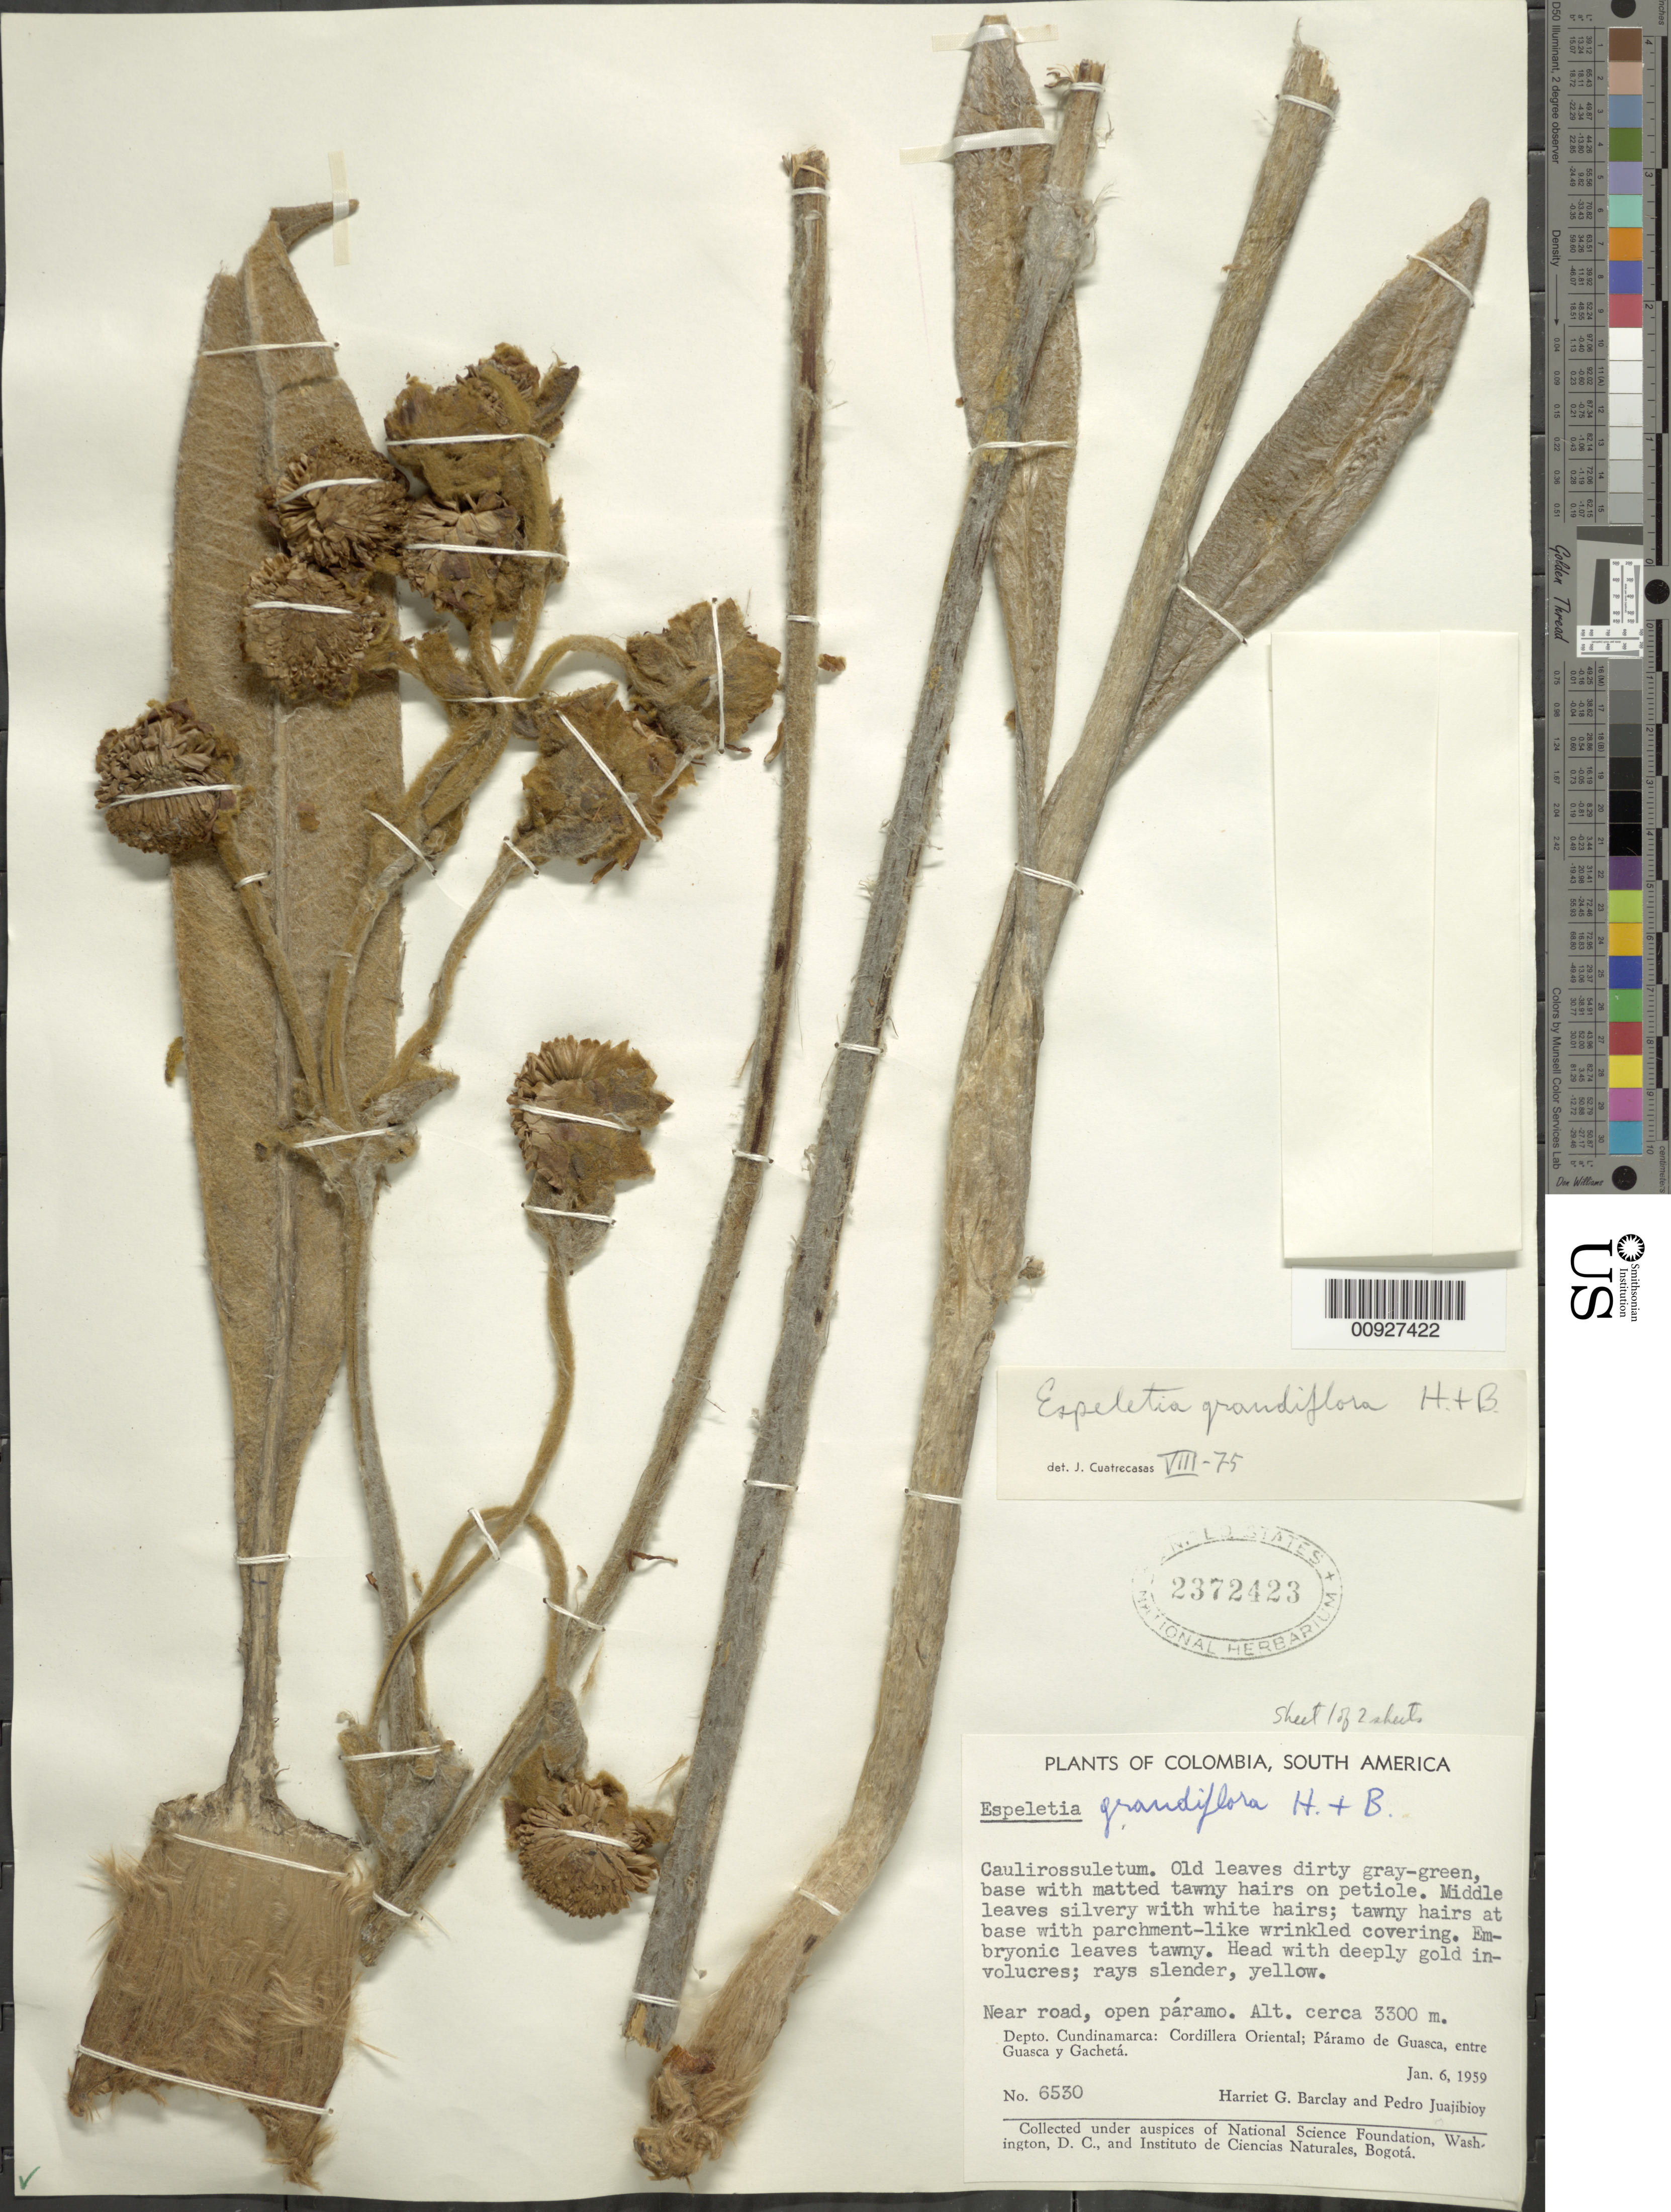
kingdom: Plantae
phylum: Tracheophyta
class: Magnoliopsida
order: Asterales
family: Asteraceae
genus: Espeletia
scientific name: Espeletia grandiflora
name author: Humb. & Bonpl.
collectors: H. G. Barclay & P. Juajibioy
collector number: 6530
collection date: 1959-01-06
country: Colombia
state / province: Cundinamarca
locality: Páramo de Guasca. Cordillera Oriental; Páramo de Guasca, entre Guasca y Gachetá. Near road, open páramo.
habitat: Open páramo.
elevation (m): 3300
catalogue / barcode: US 2372423